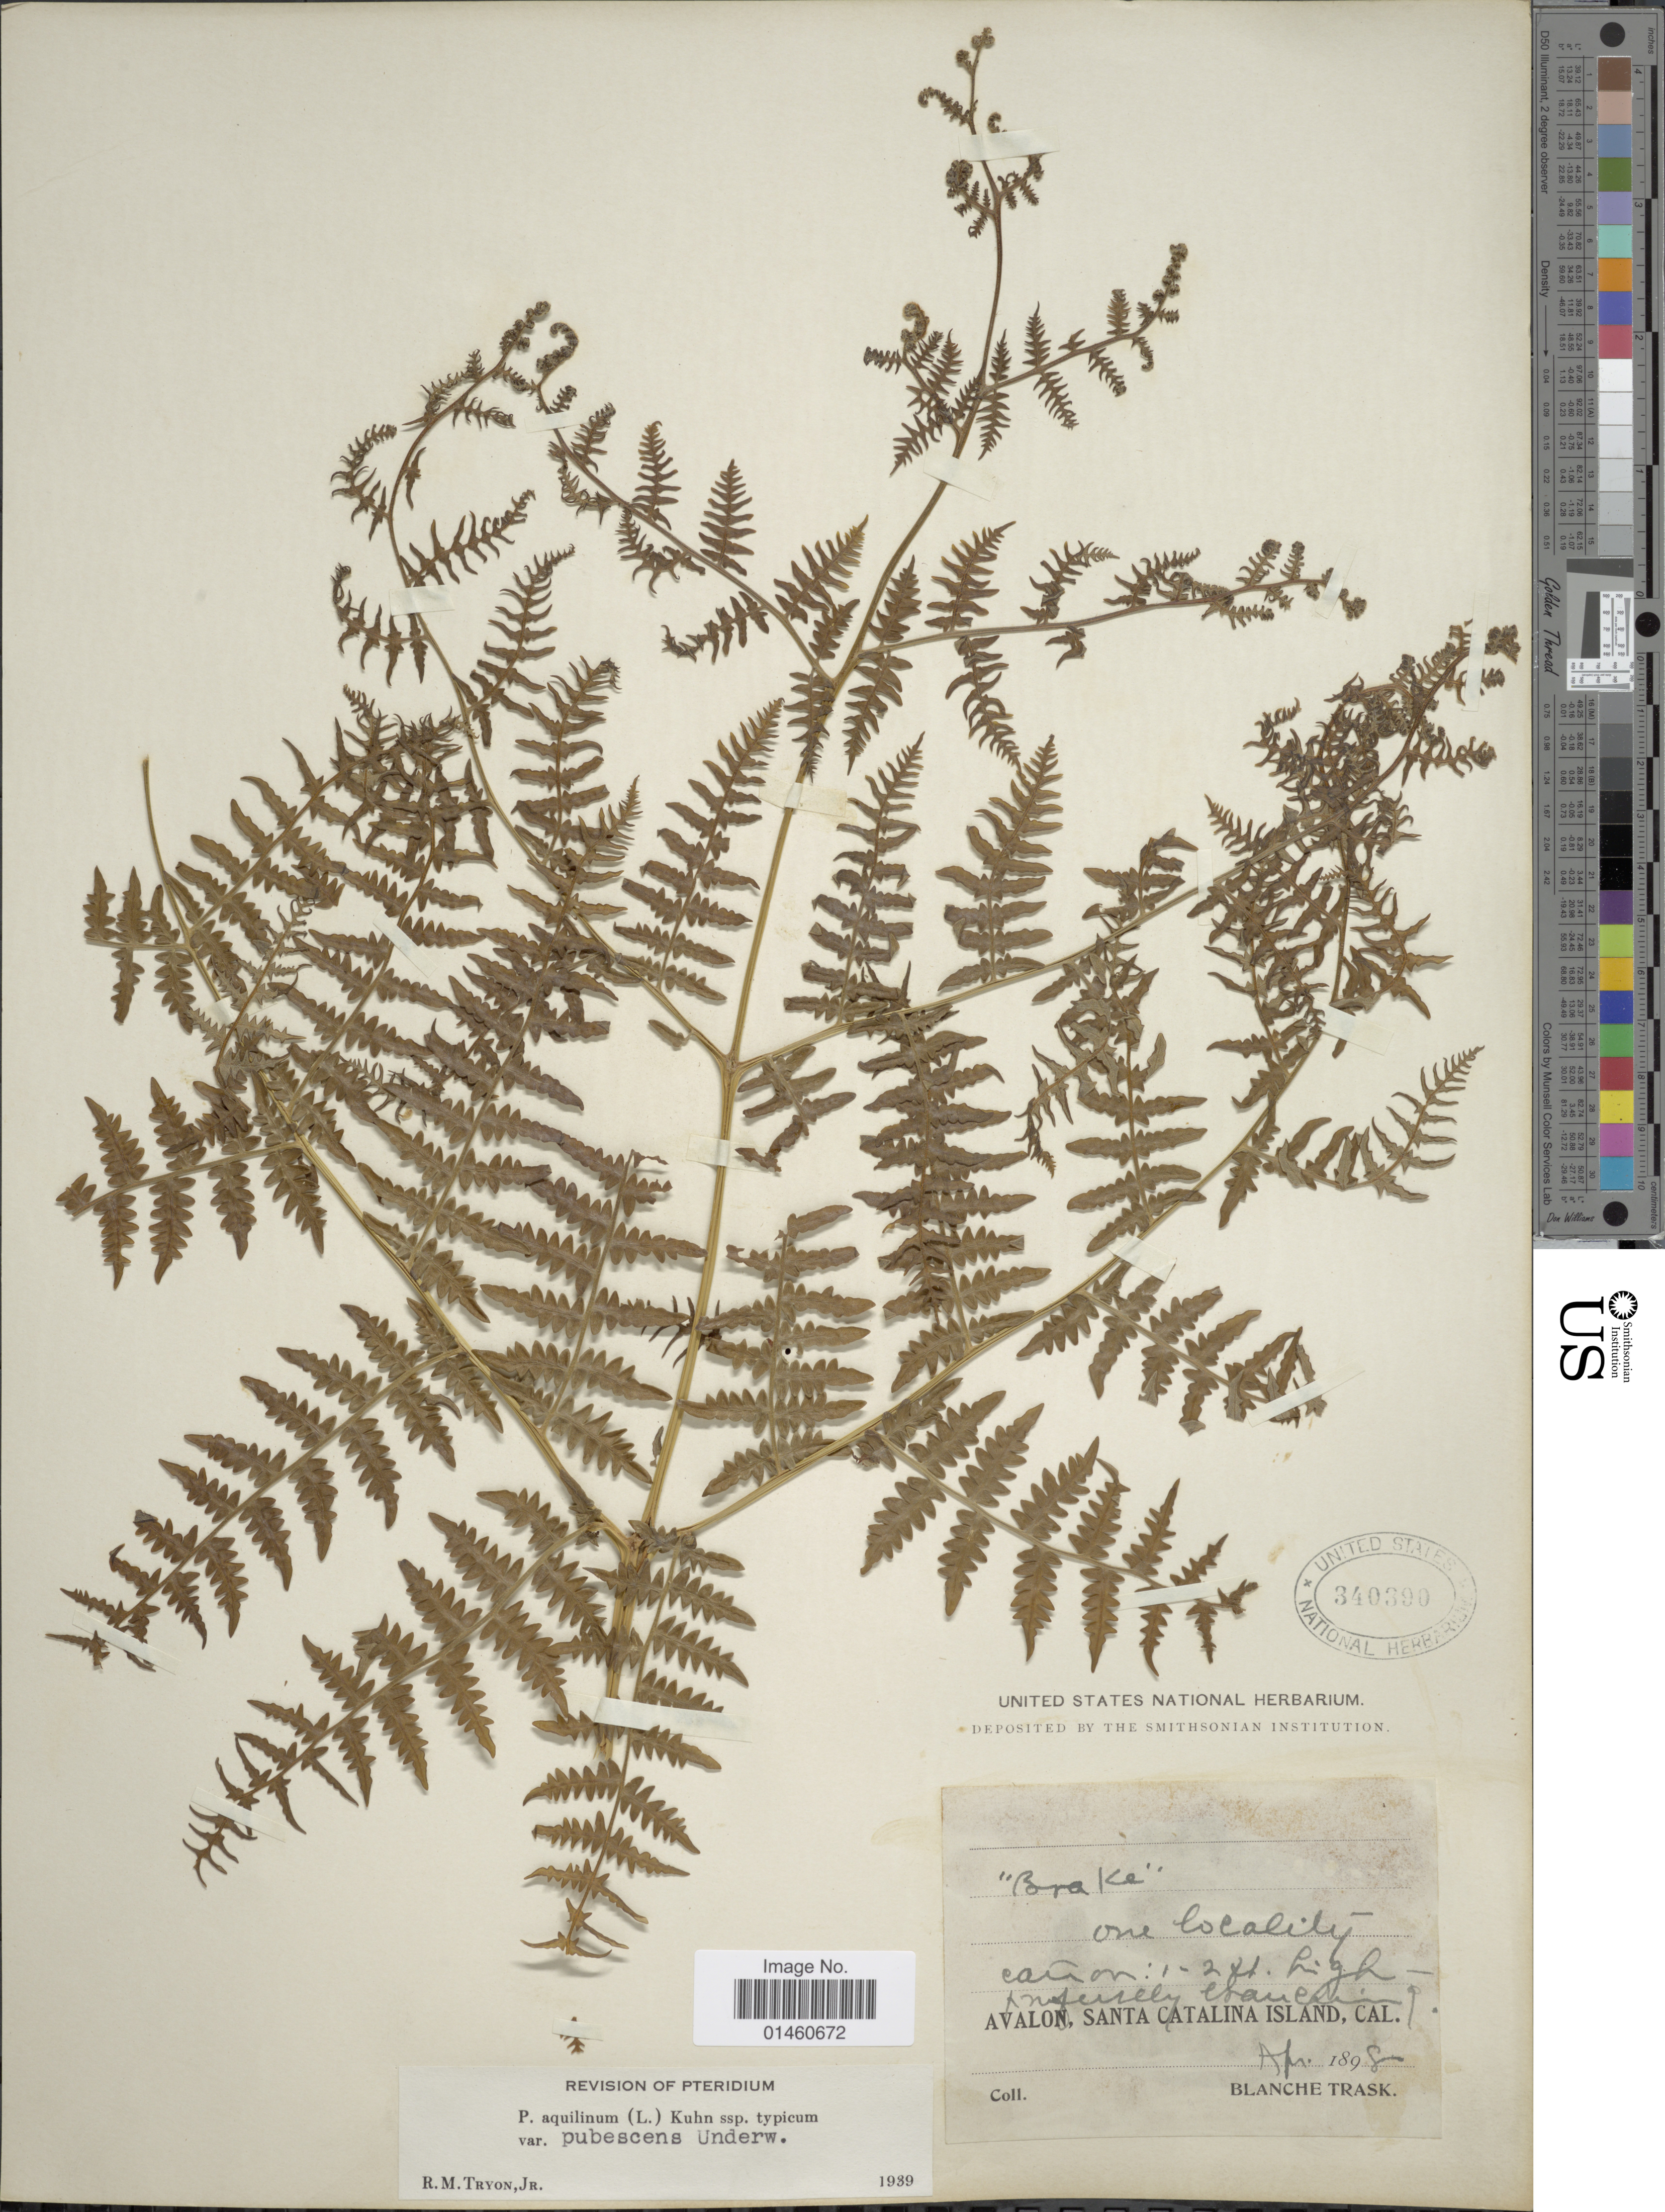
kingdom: Plantae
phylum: Tracheophyta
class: Polypodiopsida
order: Polypodiales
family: Dennstaedtiaceae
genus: Pteridium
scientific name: Pteridium pubescens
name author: (Underw.) Christenh.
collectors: B. Trask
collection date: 1898-04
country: United States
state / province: California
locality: Brake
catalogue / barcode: US 340390